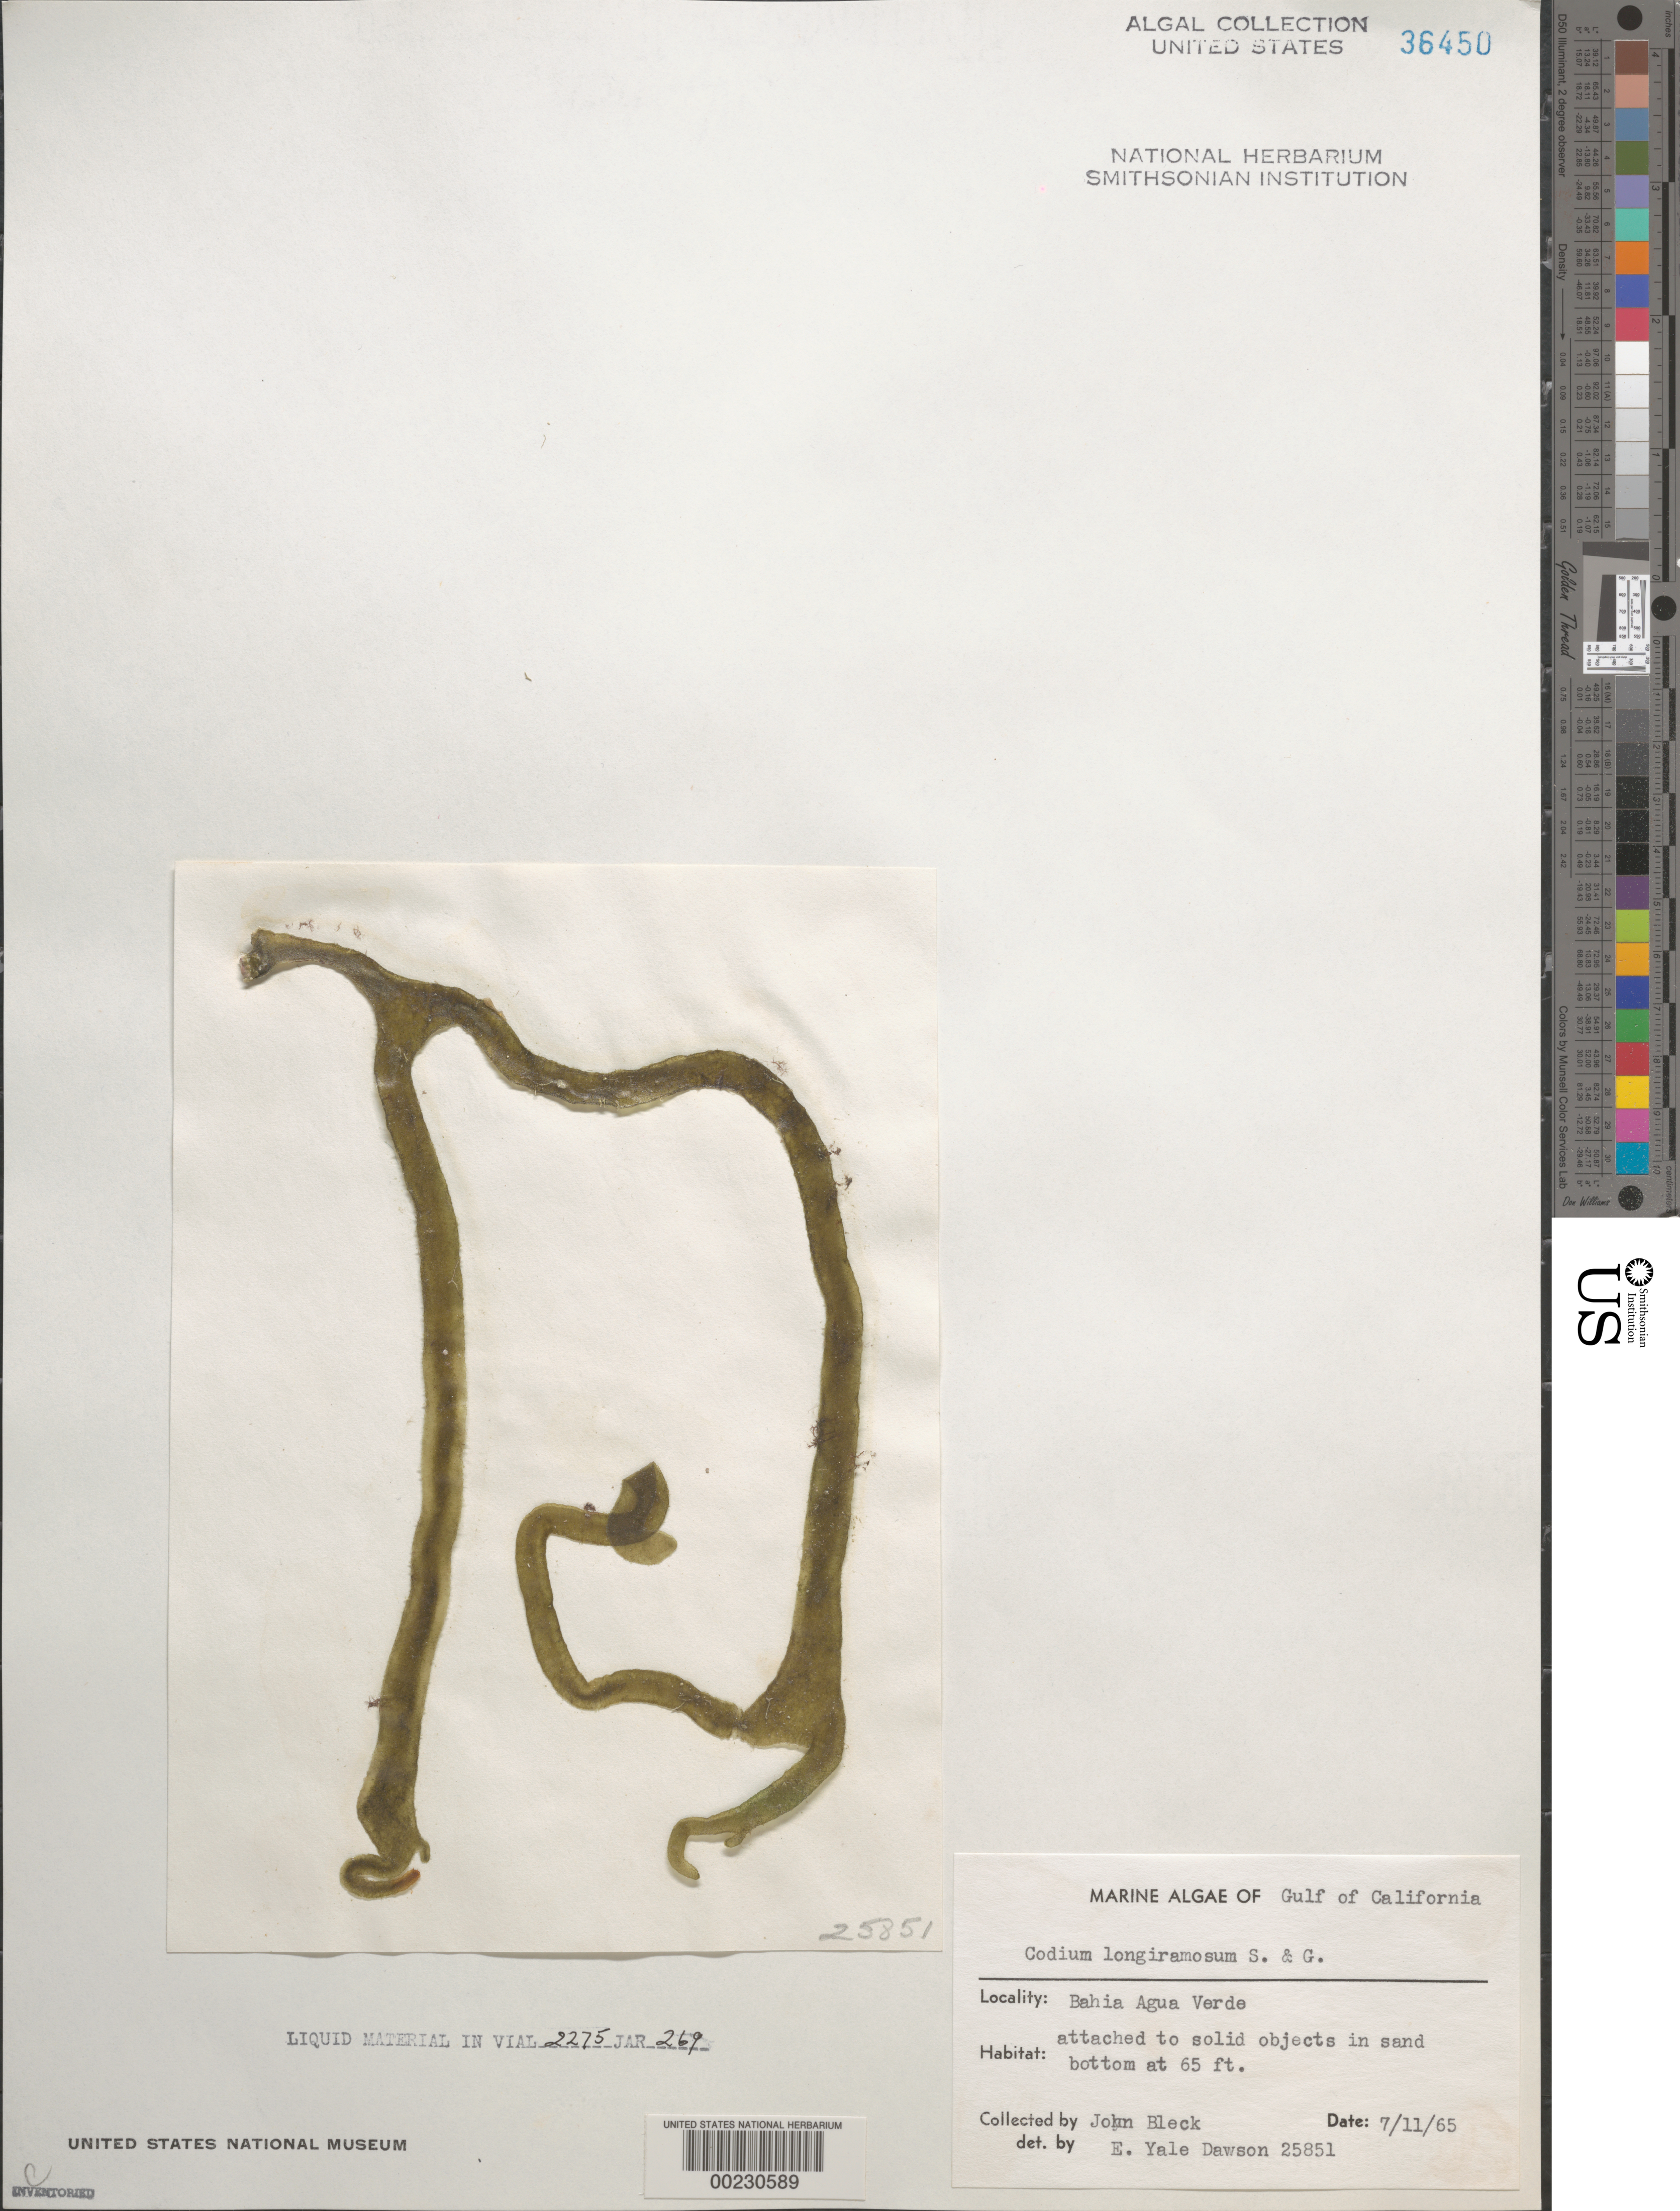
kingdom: Plantae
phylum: Chlorophyta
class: Ulvophyceae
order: Bryopsidales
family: Codiaceae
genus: Codium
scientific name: Codium amplivesiculatum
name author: Setch. & N.L. Gardner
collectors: J. Bleck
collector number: EYD 25851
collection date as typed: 11 Jul 1965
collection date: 1965-07-11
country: Mexico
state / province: Baja California Sur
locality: Bahia Agua Verde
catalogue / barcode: US 36450